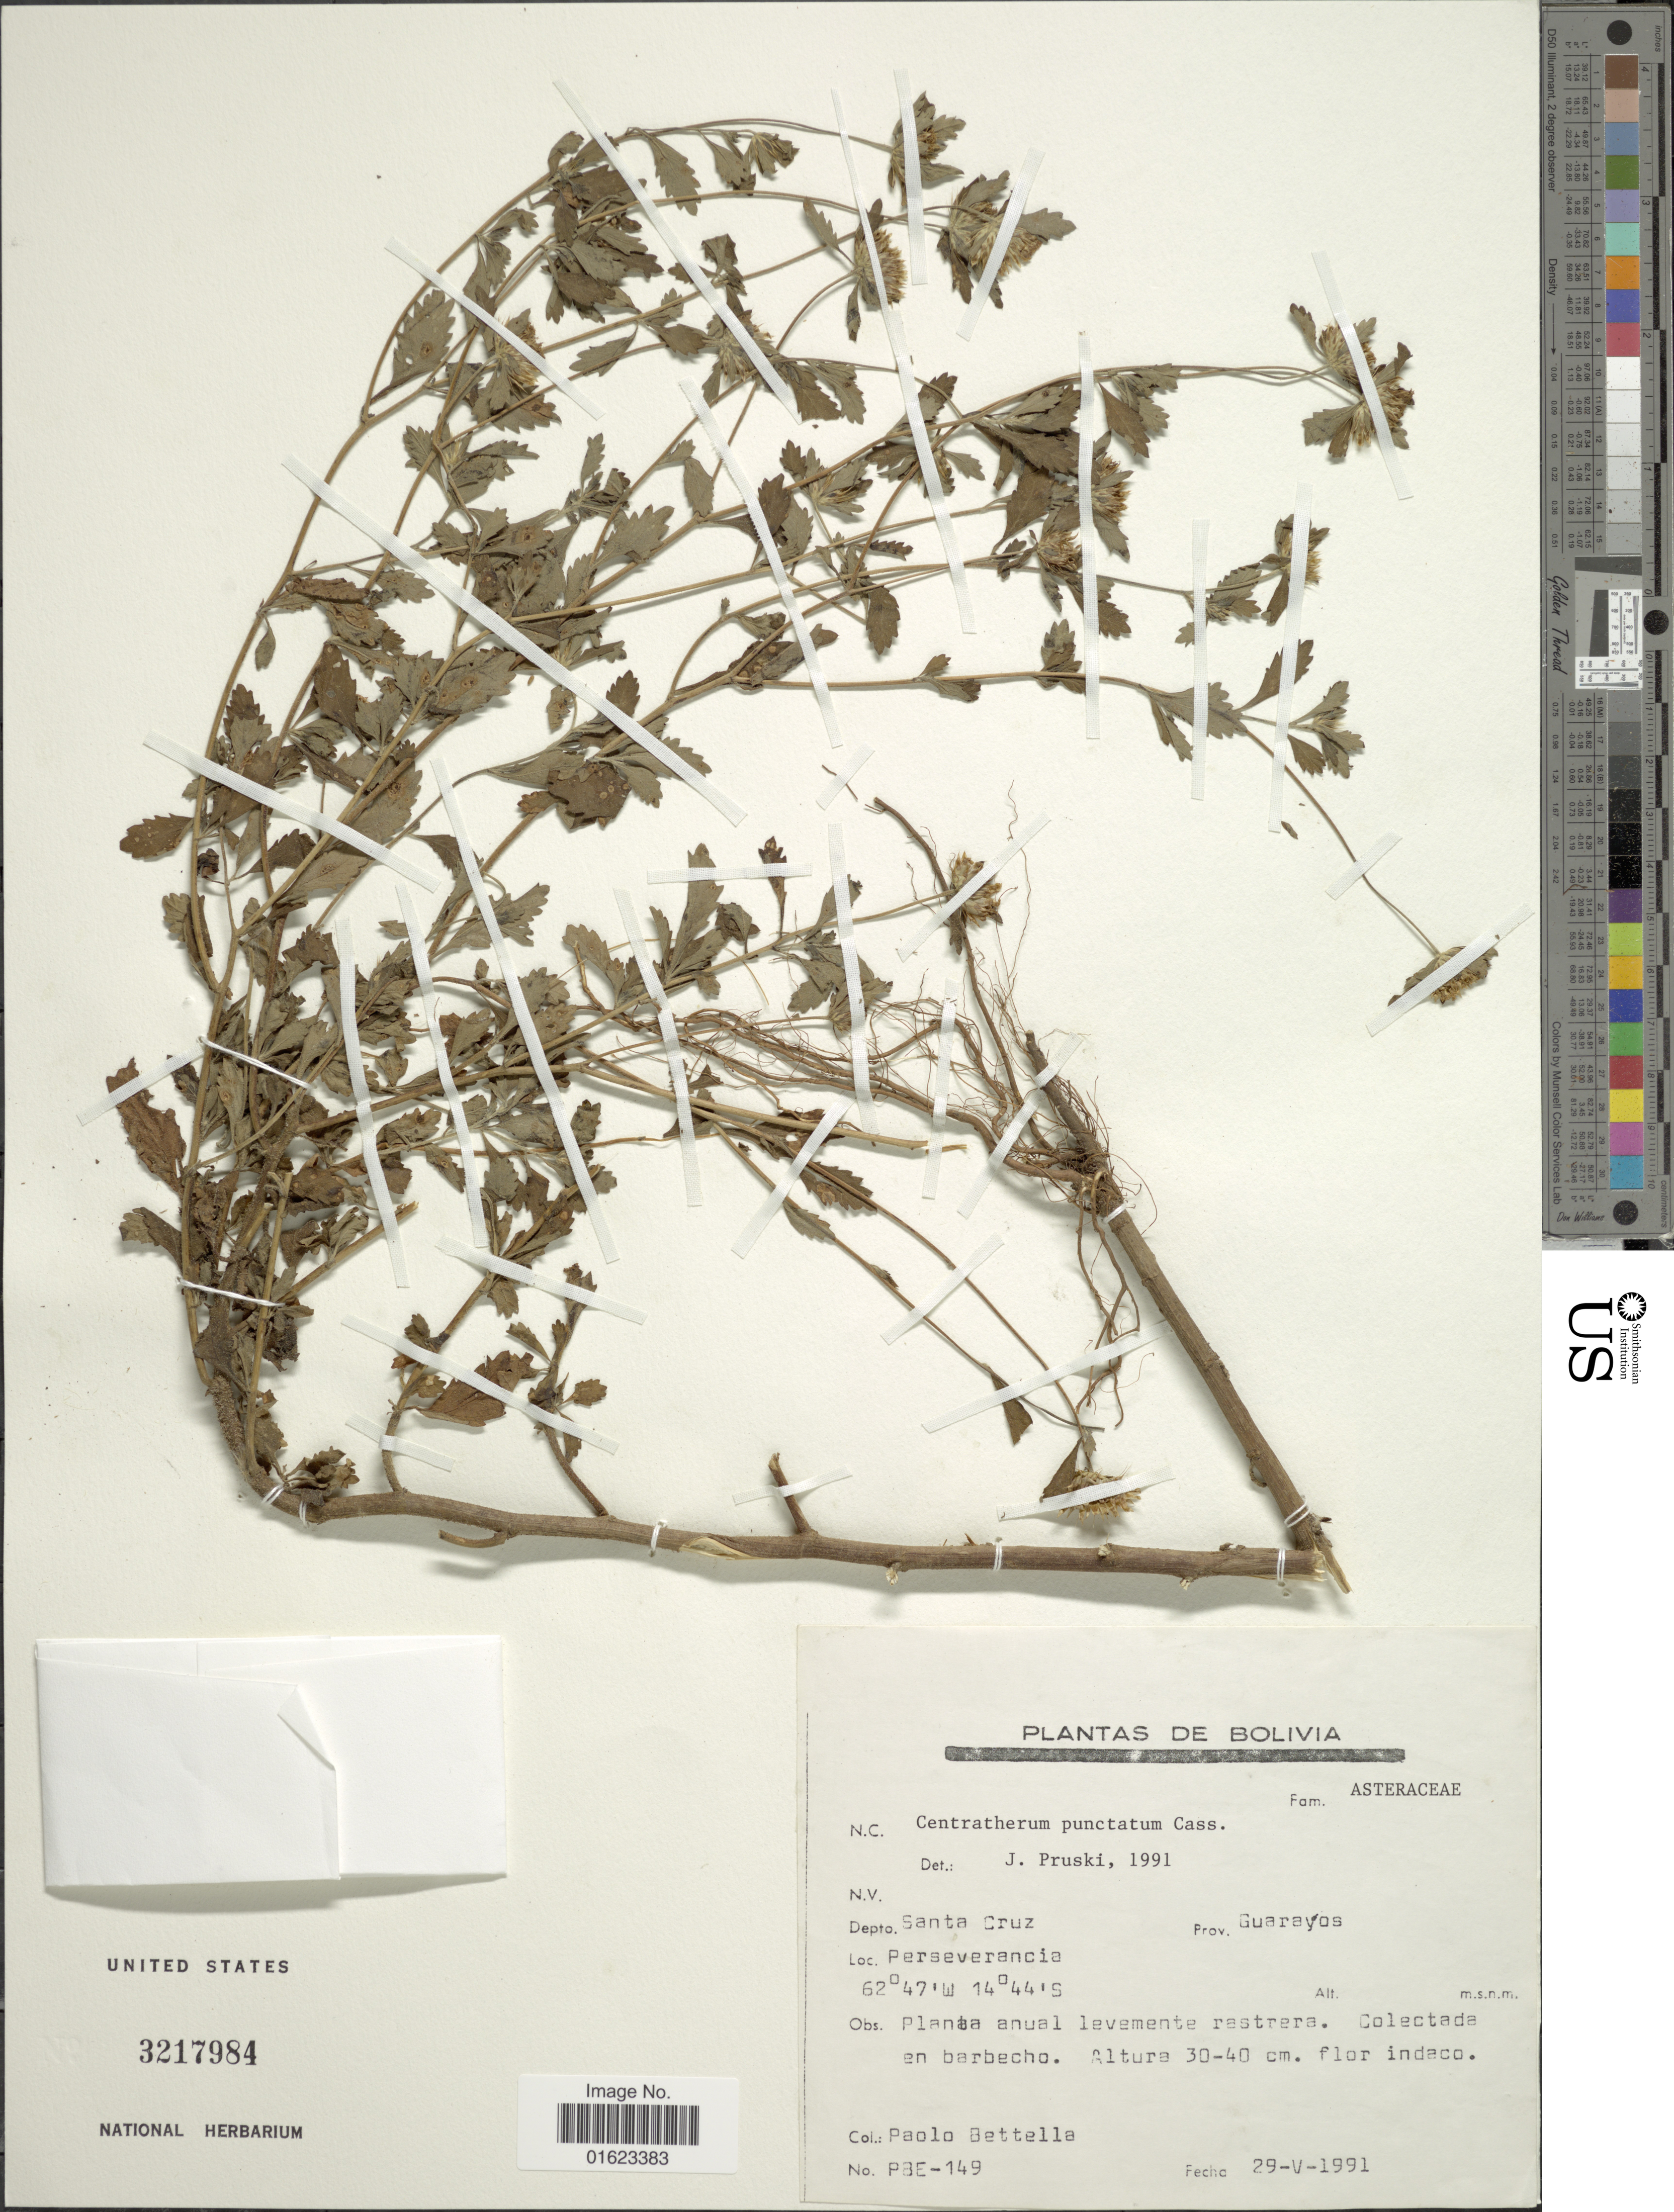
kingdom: Plantae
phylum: Tracheophyta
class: Magnoliopsida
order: Asterales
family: Asteraceae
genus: Centratherum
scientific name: Centratherum punctatum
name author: Cass.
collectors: P. Bettella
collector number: PBE-149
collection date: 1991-05-29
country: Bolivia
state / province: Santa Cruz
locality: Bolivia. Depto. Santa Cruz. Prov. Guarayos. Perseverancia.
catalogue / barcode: US 3217984